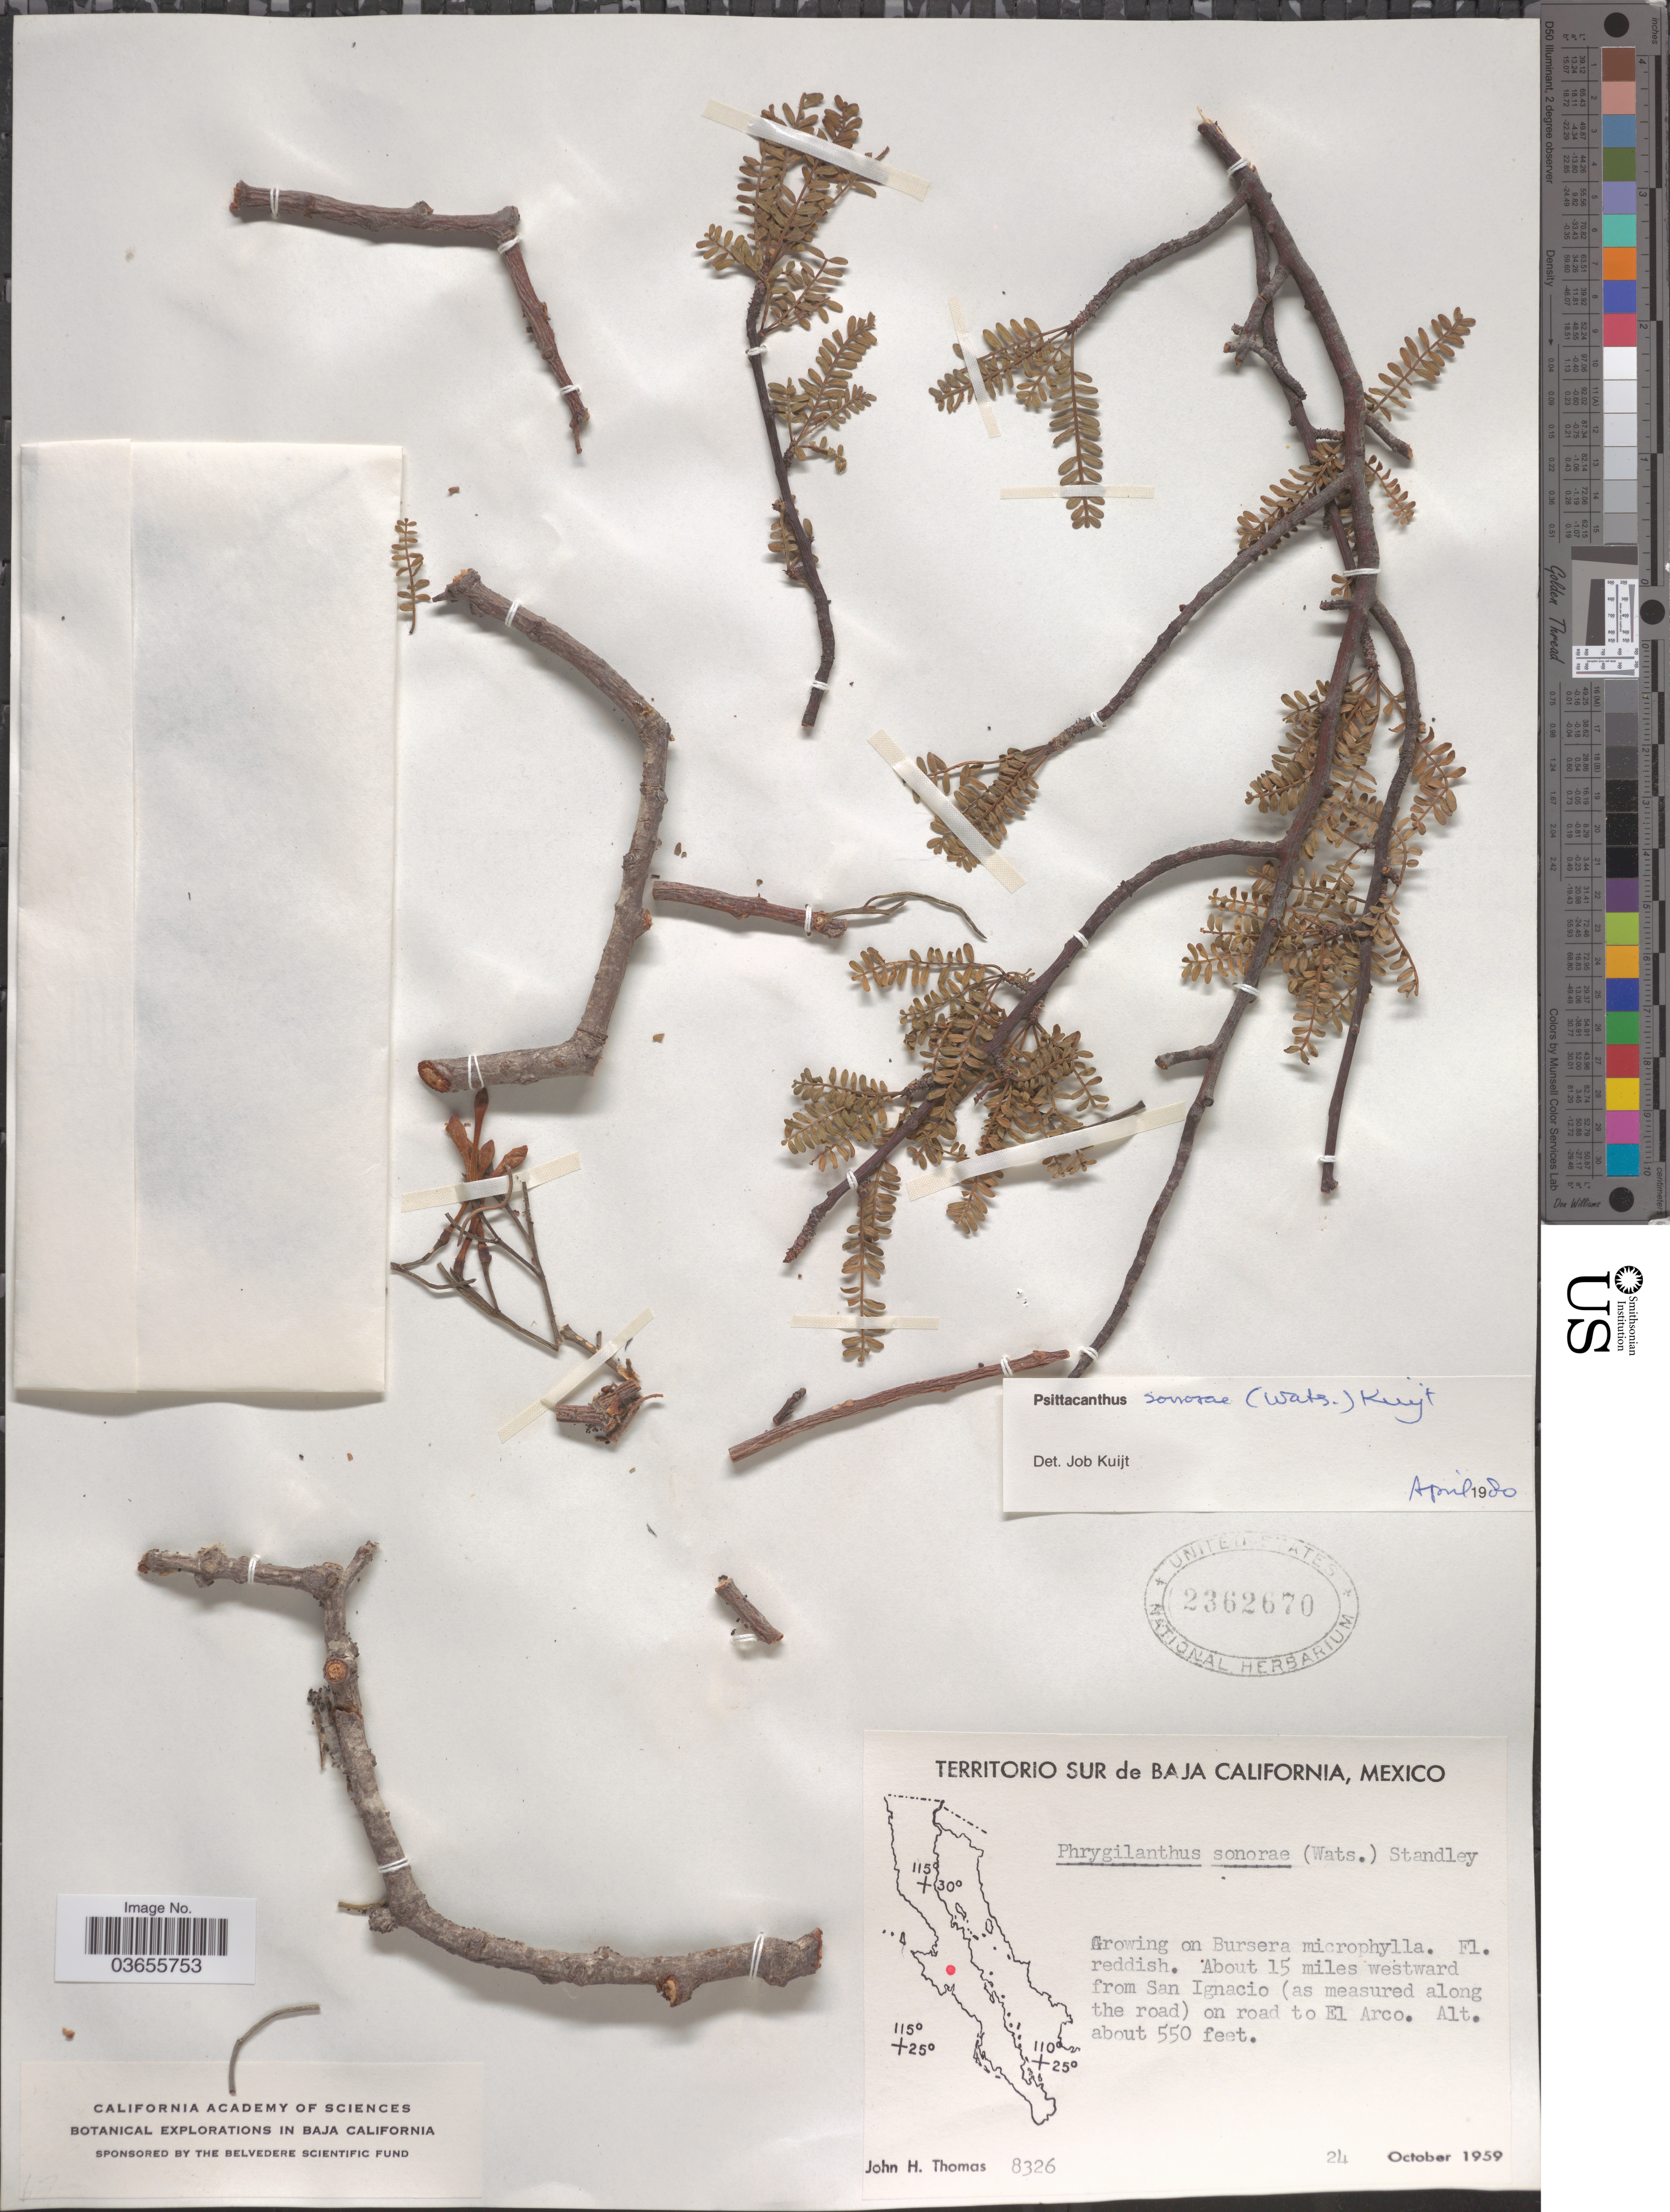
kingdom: Plantae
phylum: Tracheophyta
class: Magnoliopsida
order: Santalales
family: Loranthaceae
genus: Psittacanthus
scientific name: Psittacanthus sonorae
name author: (S. Watson) Kuijt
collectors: J. H. Thomas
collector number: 8326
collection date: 1959-10-24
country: Mexico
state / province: Baja California Sur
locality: Territorio Sur de Baja California. About 15 miles westward from San Ignacio (as measured along the road) on road to El Arco.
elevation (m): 168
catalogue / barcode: US 2362670